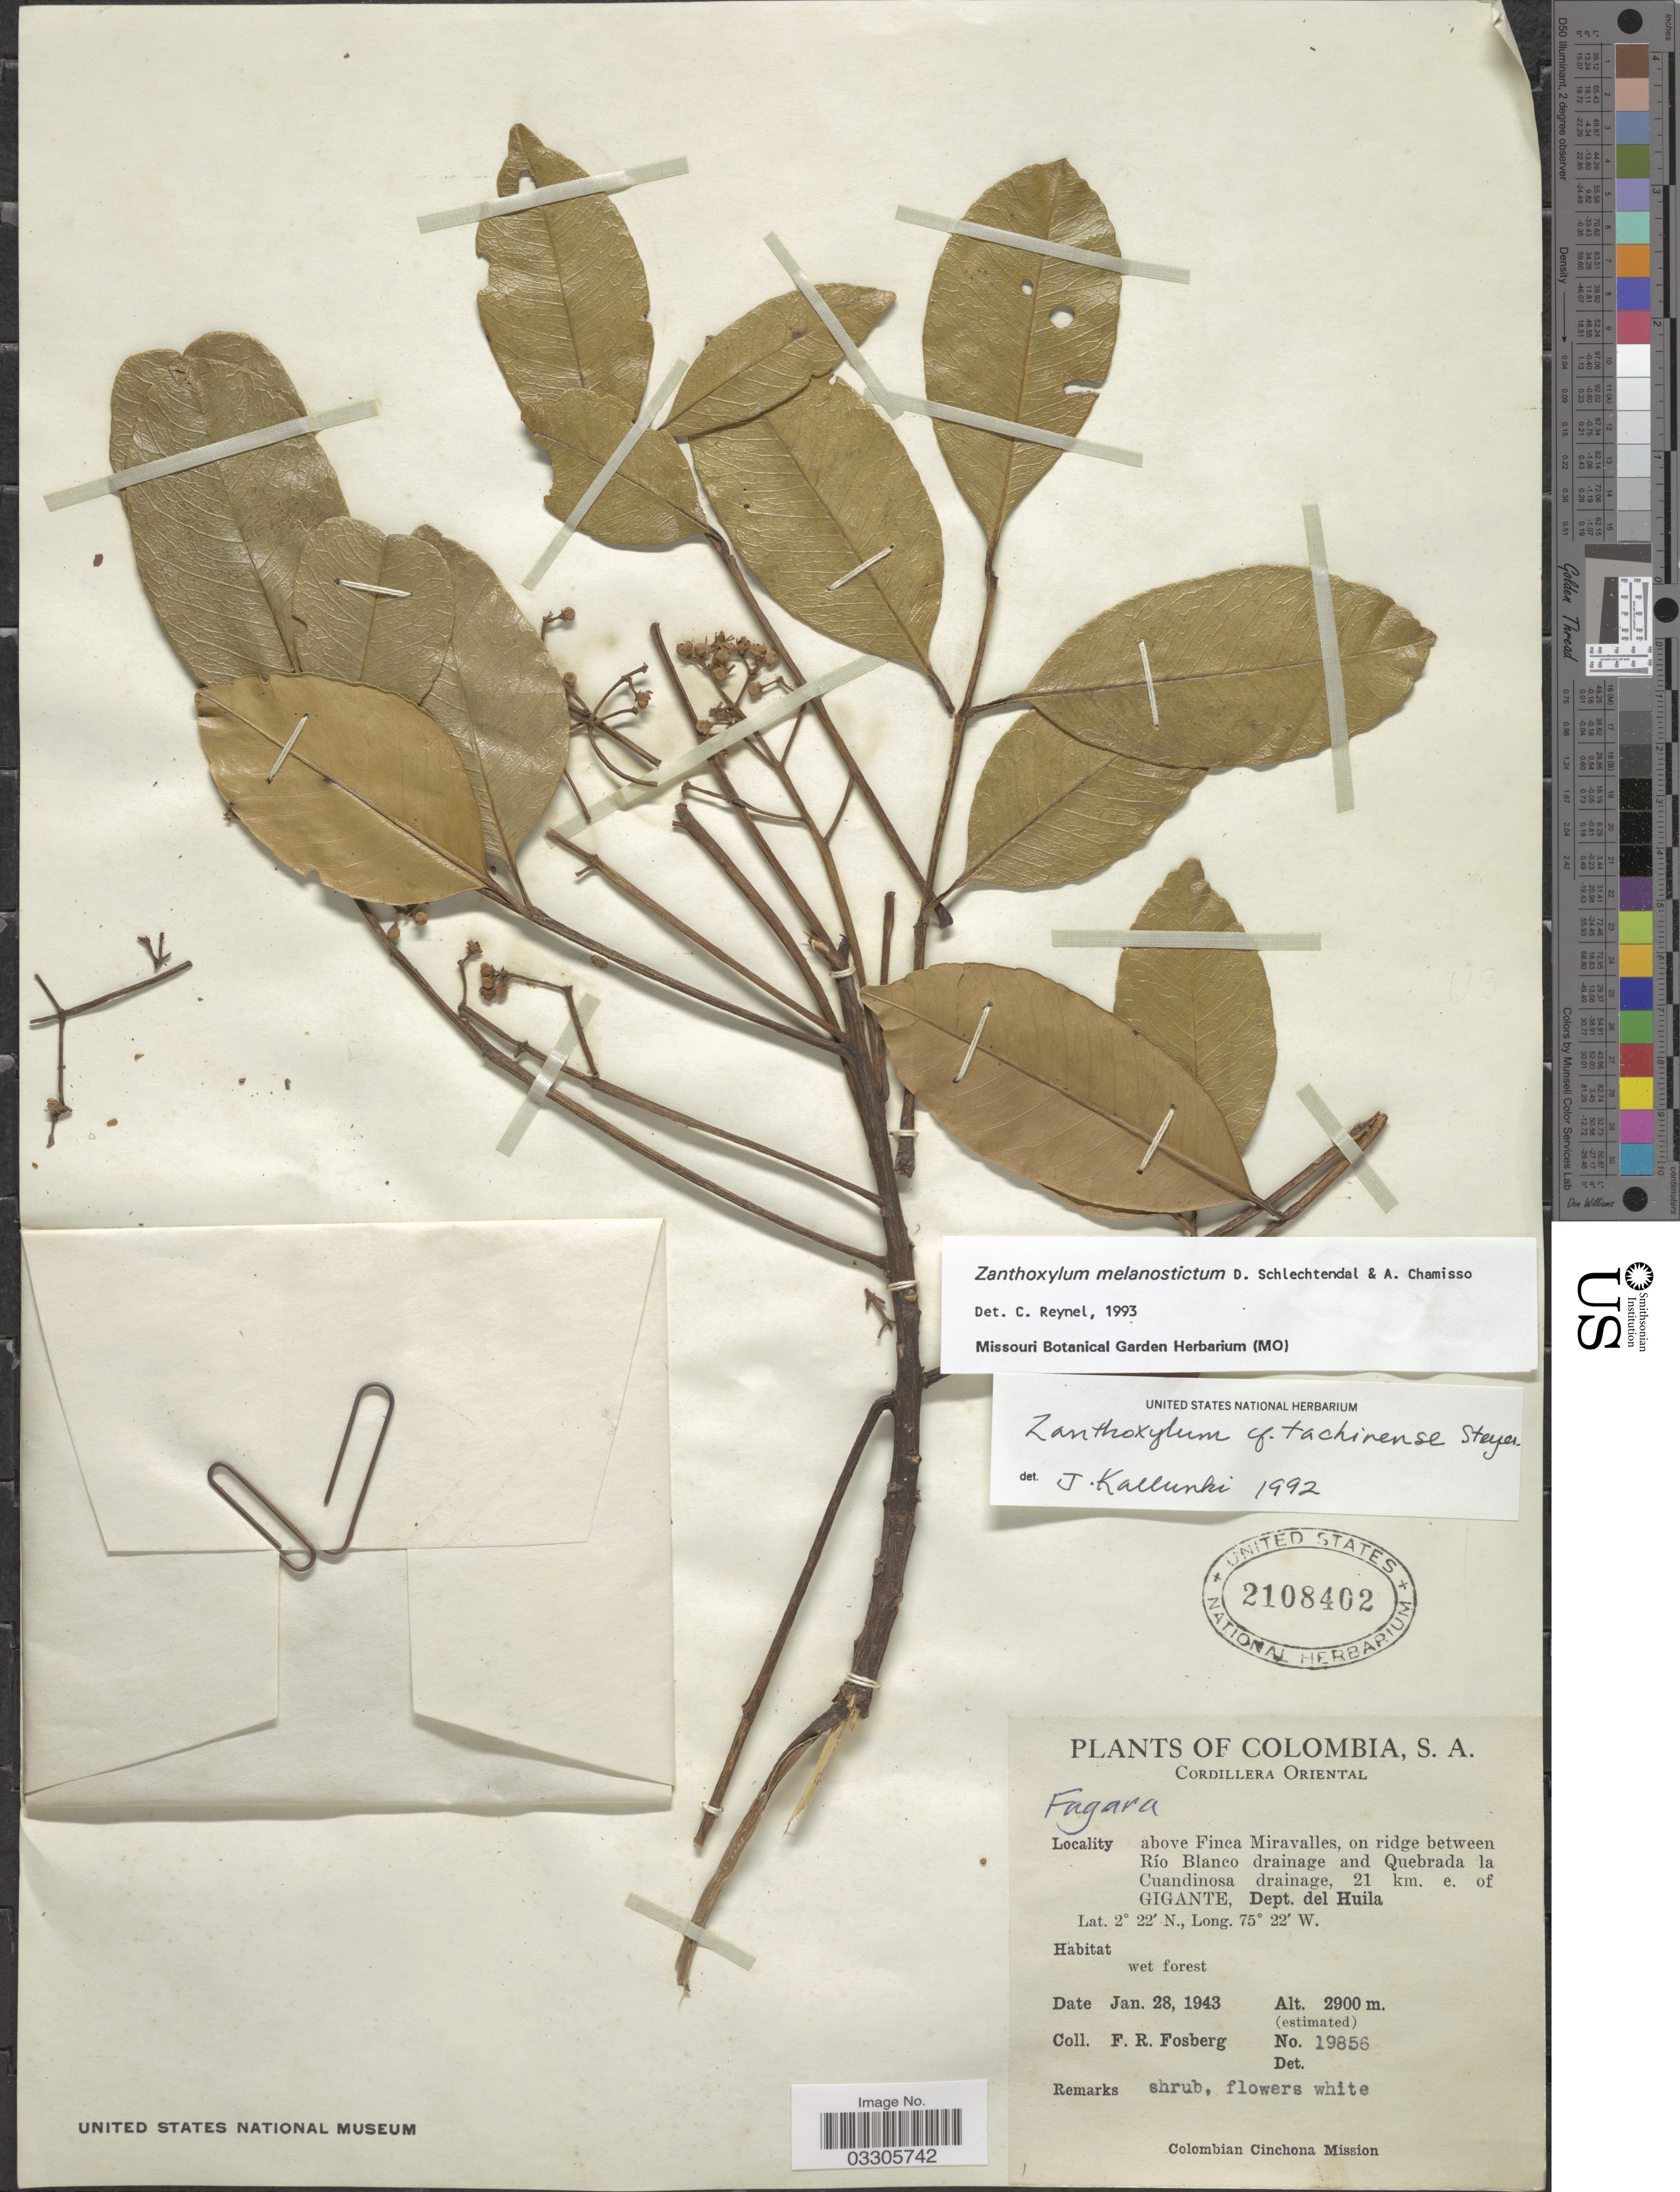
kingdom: Plantae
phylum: Tracheophyta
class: Magnoliopsida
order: Sapindales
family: Rutaceae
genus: Zanthoxylum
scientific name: Zanthoxylum melanostictum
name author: Schltdl. & Cham.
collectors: F. R. Fosberg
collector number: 19856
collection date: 1943-01-28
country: Colombia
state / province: Huila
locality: Cordillera Oriental, above Finca Miravalles, on ridge between Río Blanco drainage and Quebrada la Cuandinosa drainage, 21 km. e. of Gigante, Dept. del Huila.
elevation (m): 2900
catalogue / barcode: US 2108402